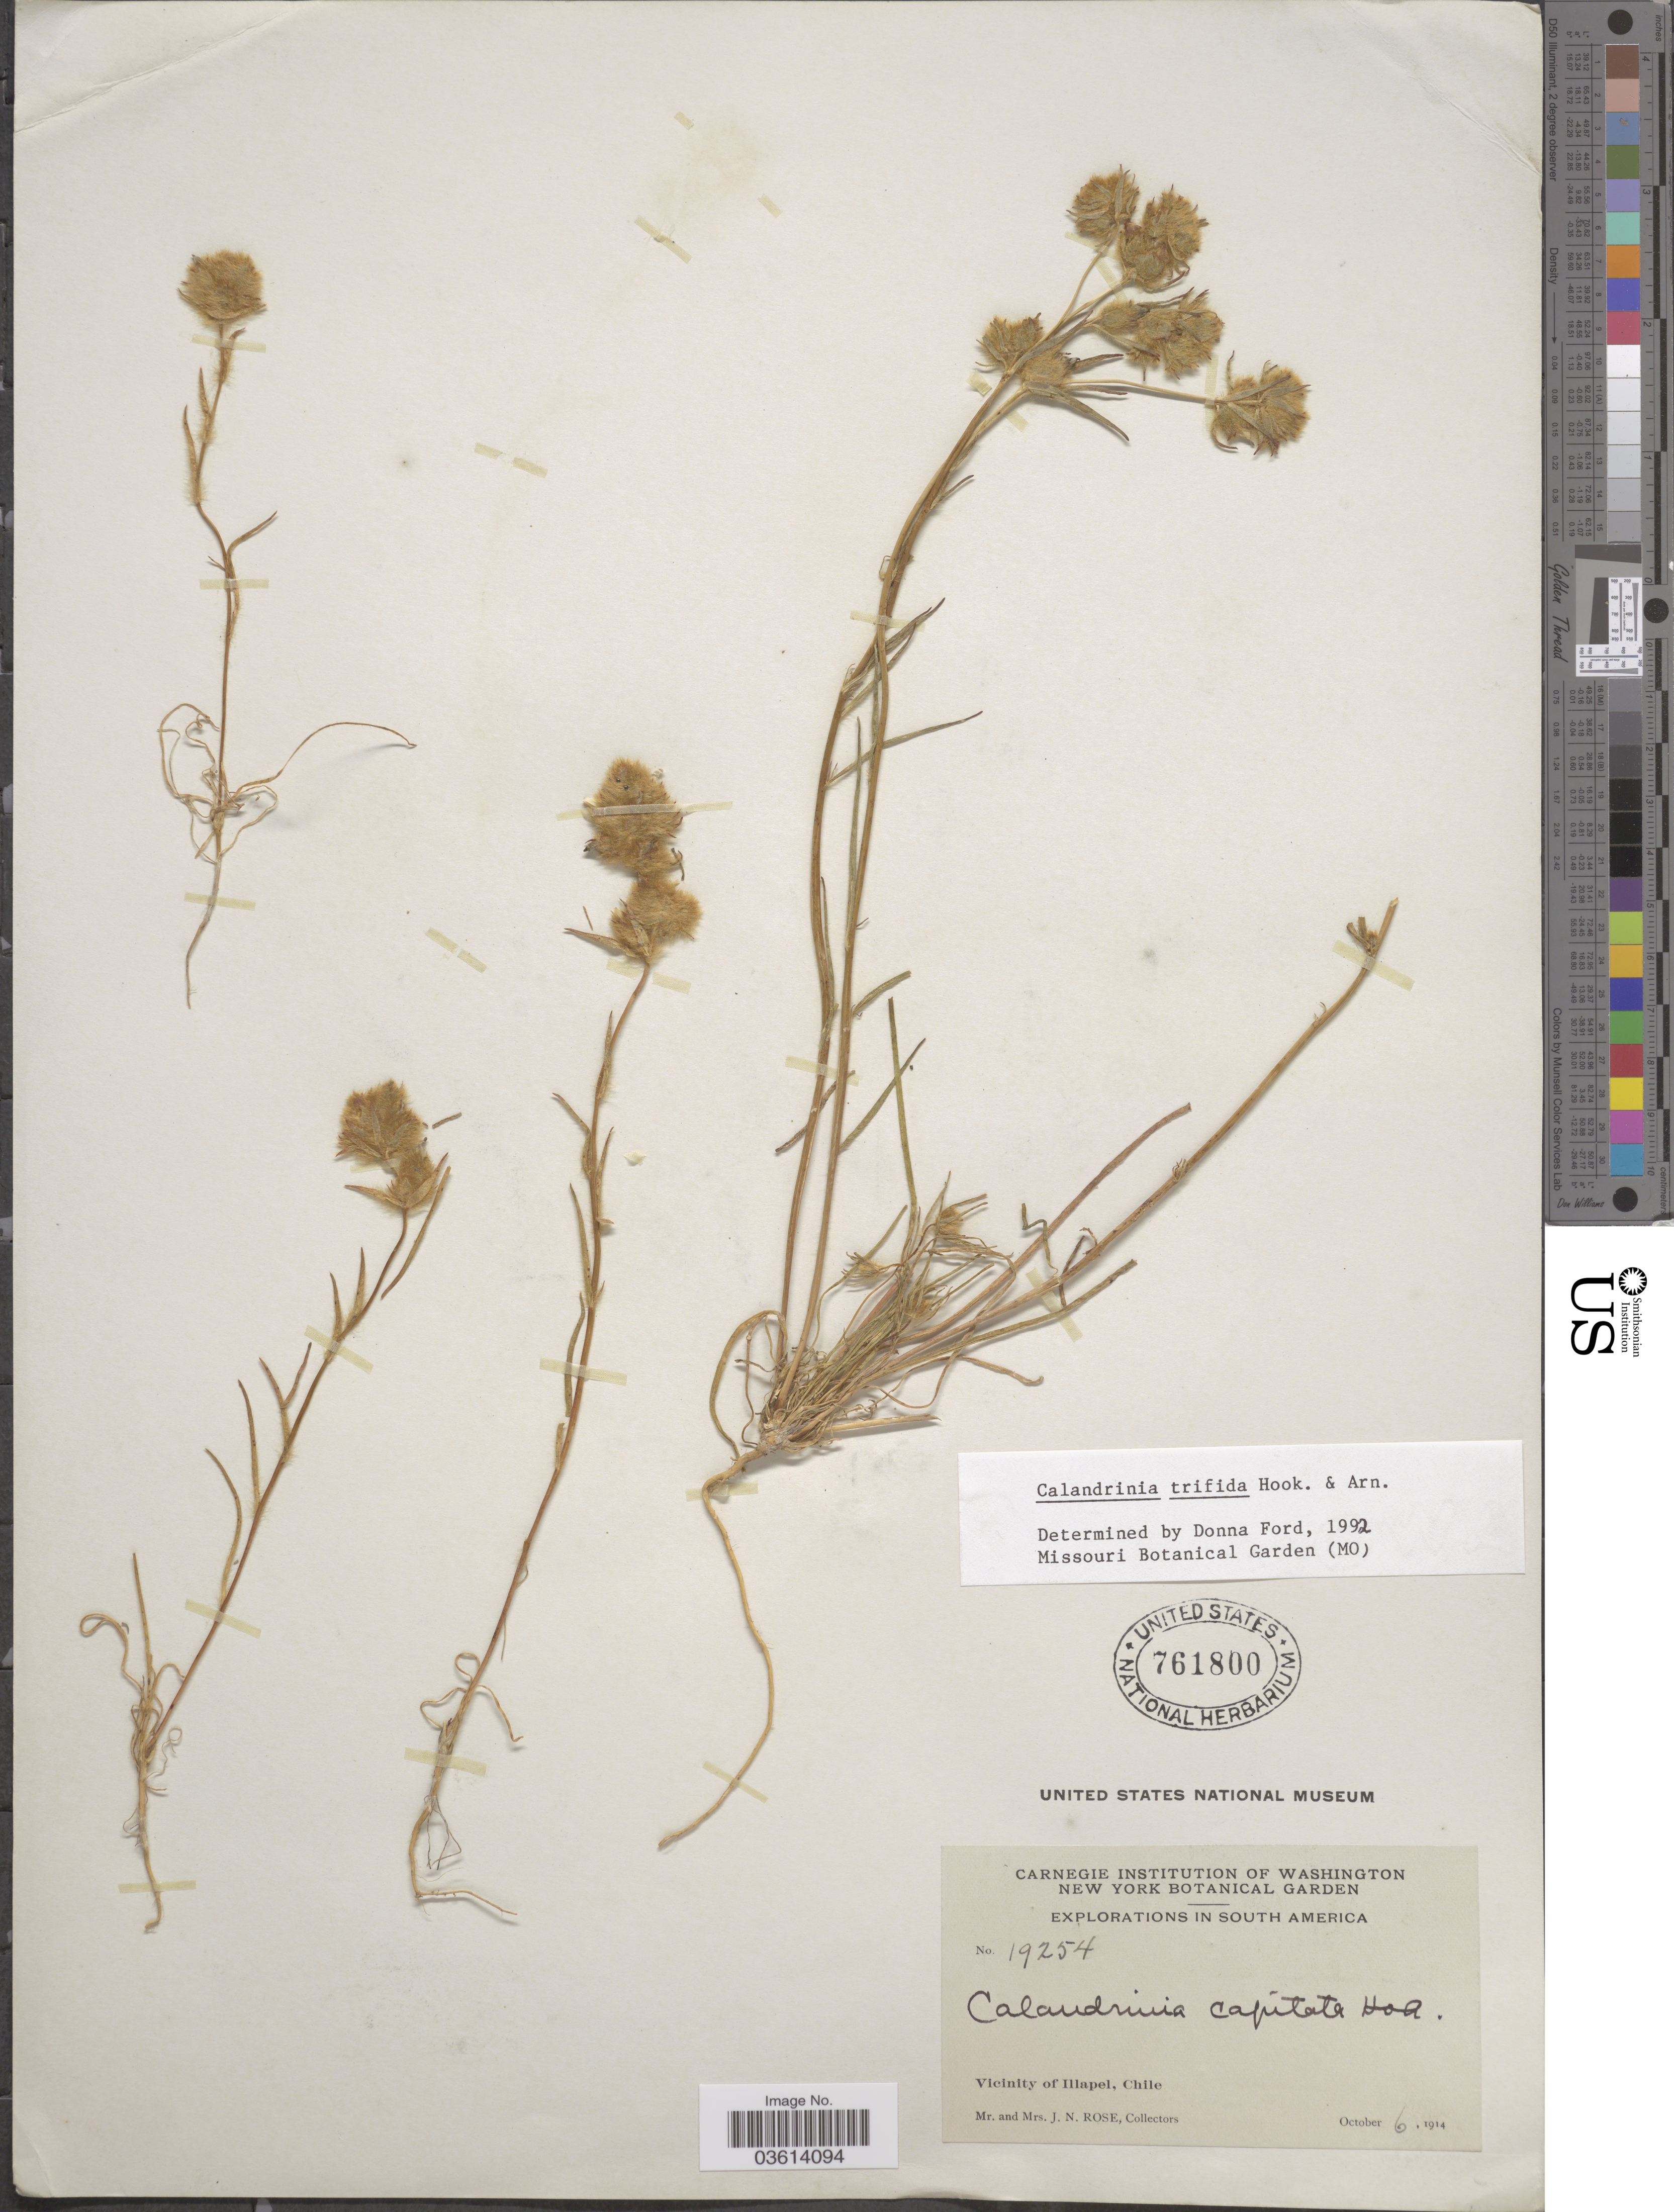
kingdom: Plantae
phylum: Tracheophyta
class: Magnoliopsida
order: Caryophyllales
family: Montiaceae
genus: Montiopsis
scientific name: Montiopsis trifida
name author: (Hook. & Arn.) D.I. Ford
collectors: J. N. Rose & L. B. Rose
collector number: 19254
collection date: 1914-10-06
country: Chile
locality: Vicinity of Illapel.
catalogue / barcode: US 761800